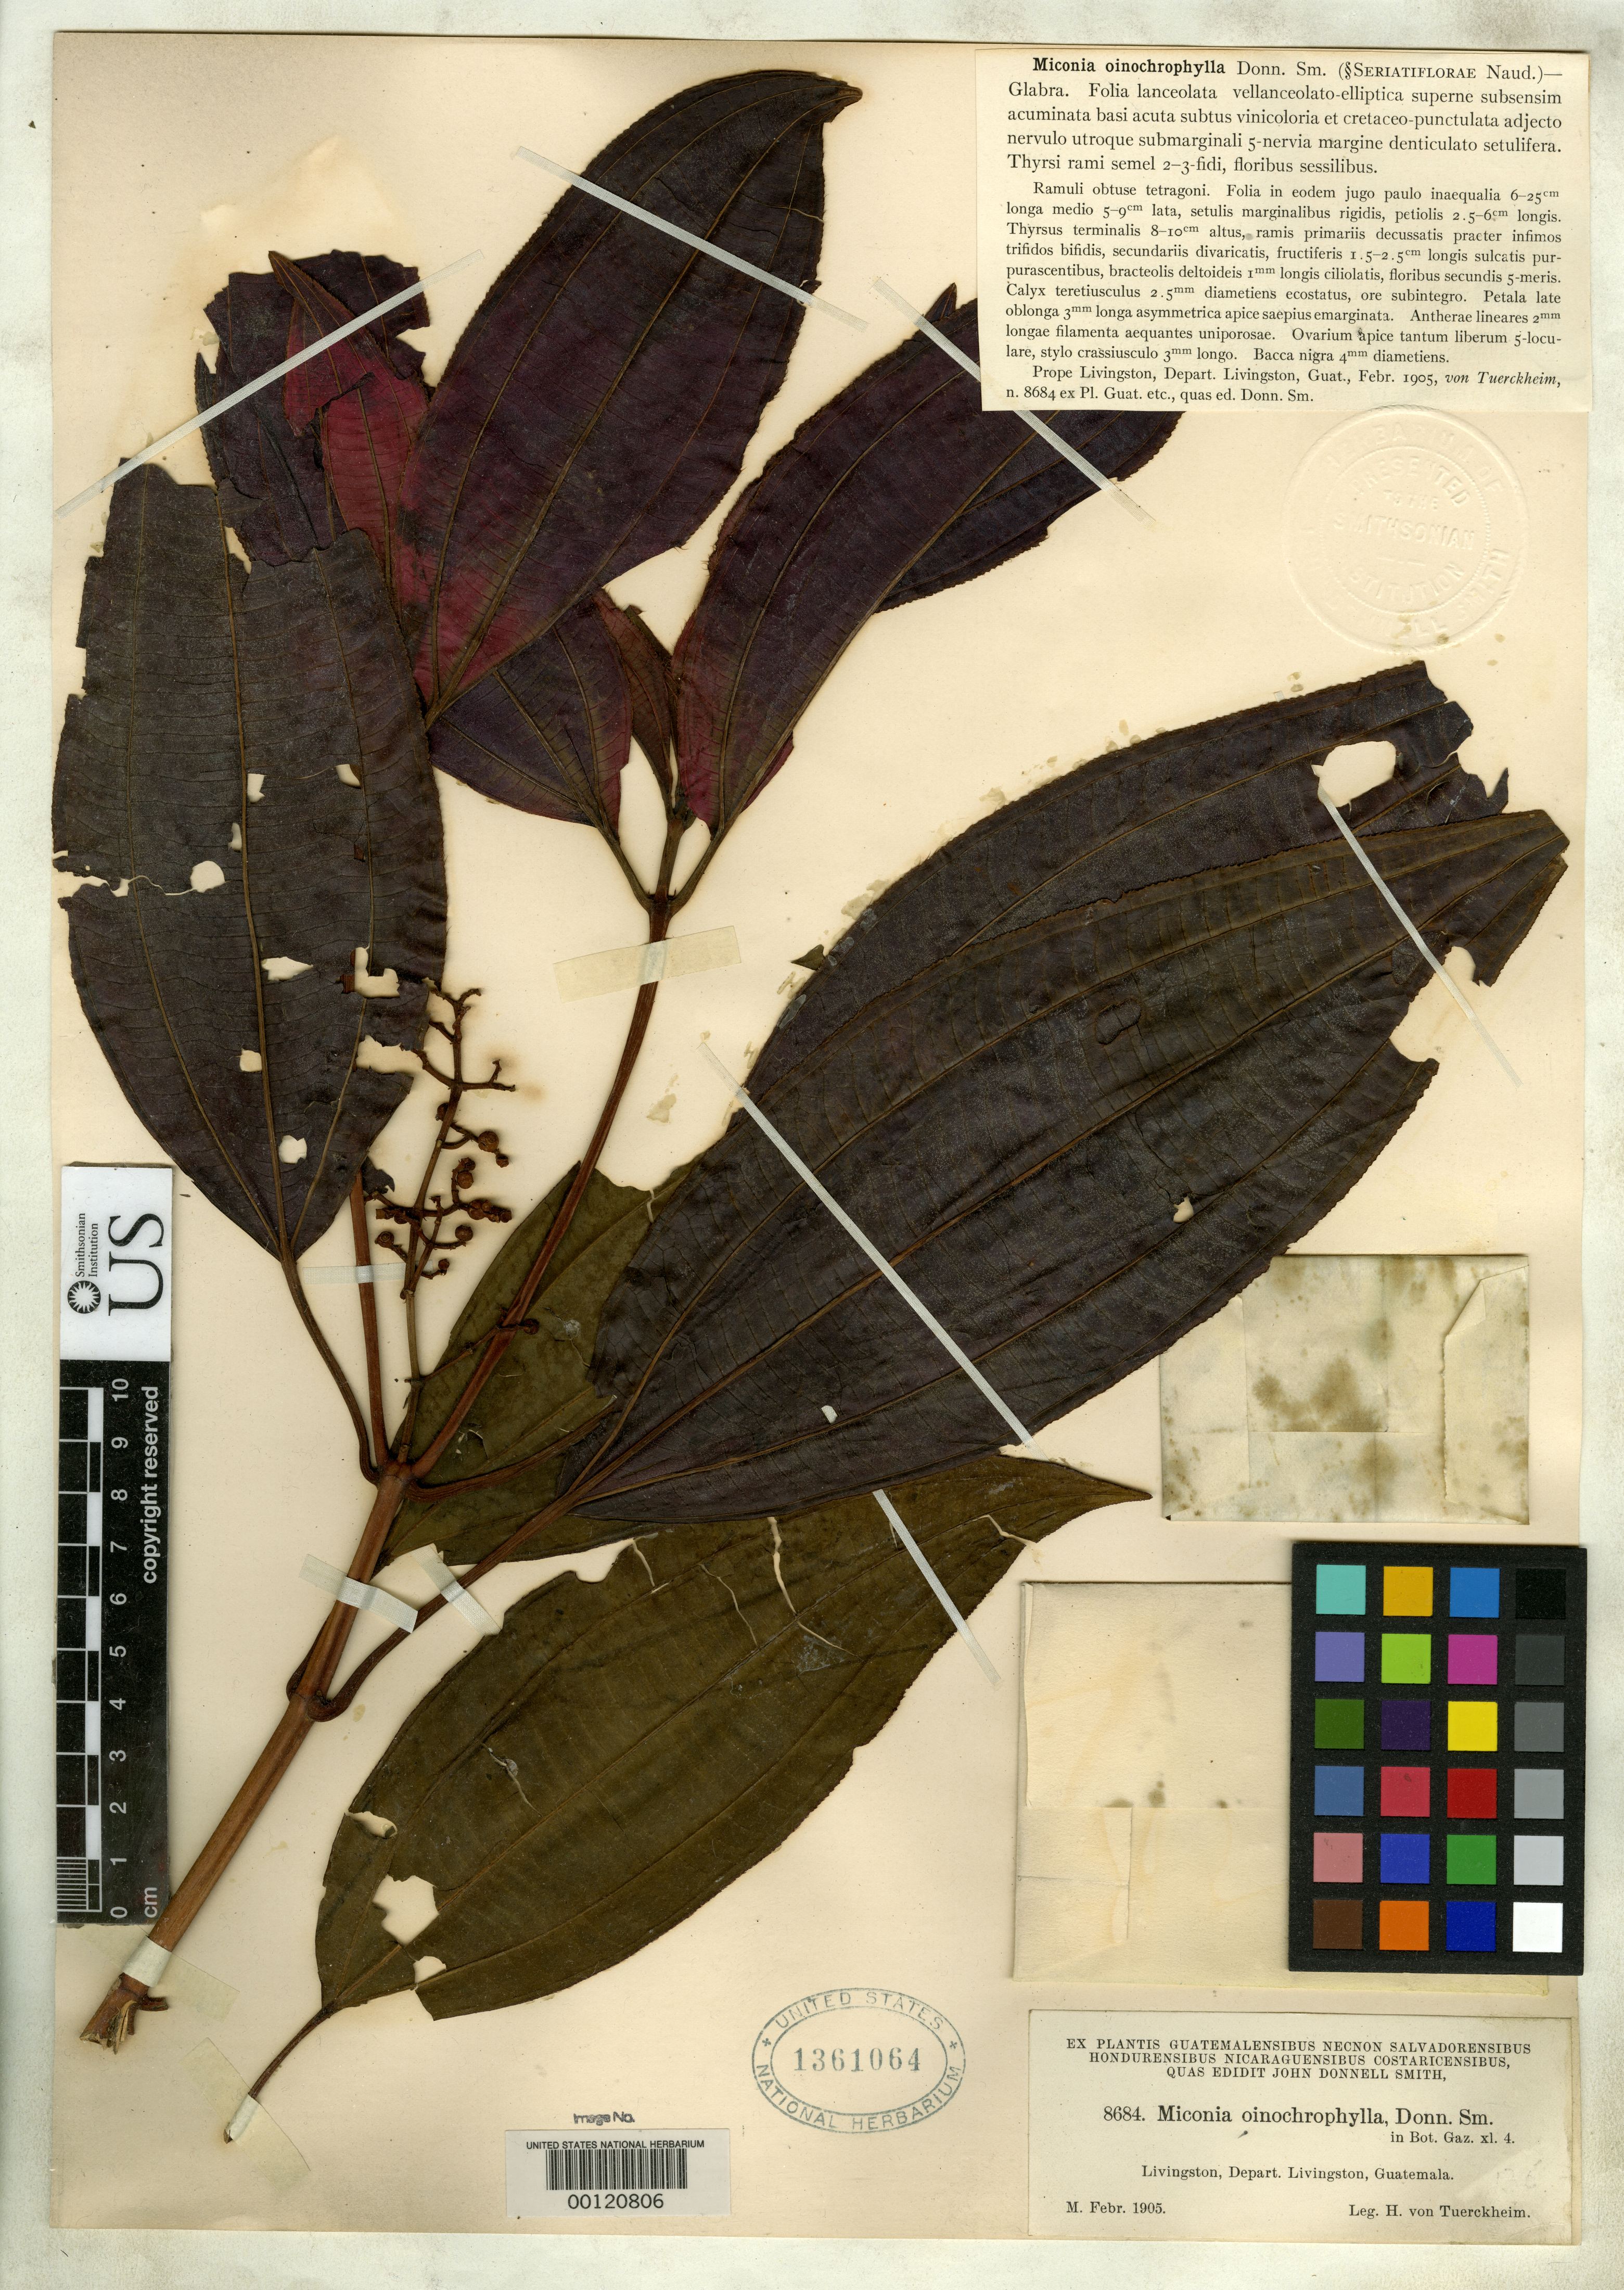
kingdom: Plantae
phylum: Tracheophyta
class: Magnoliopsida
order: Myrtales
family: Melastomataceae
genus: Miconia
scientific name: Miconia oinochrophylla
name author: Donn. Sm.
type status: Type Collection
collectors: H. von Türckheim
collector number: J.D.S. 8684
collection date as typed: Feb 1905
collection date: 1905-02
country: Guatemala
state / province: Izabal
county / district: Livingston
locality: Prope Livingston.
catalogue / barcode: US 1361064